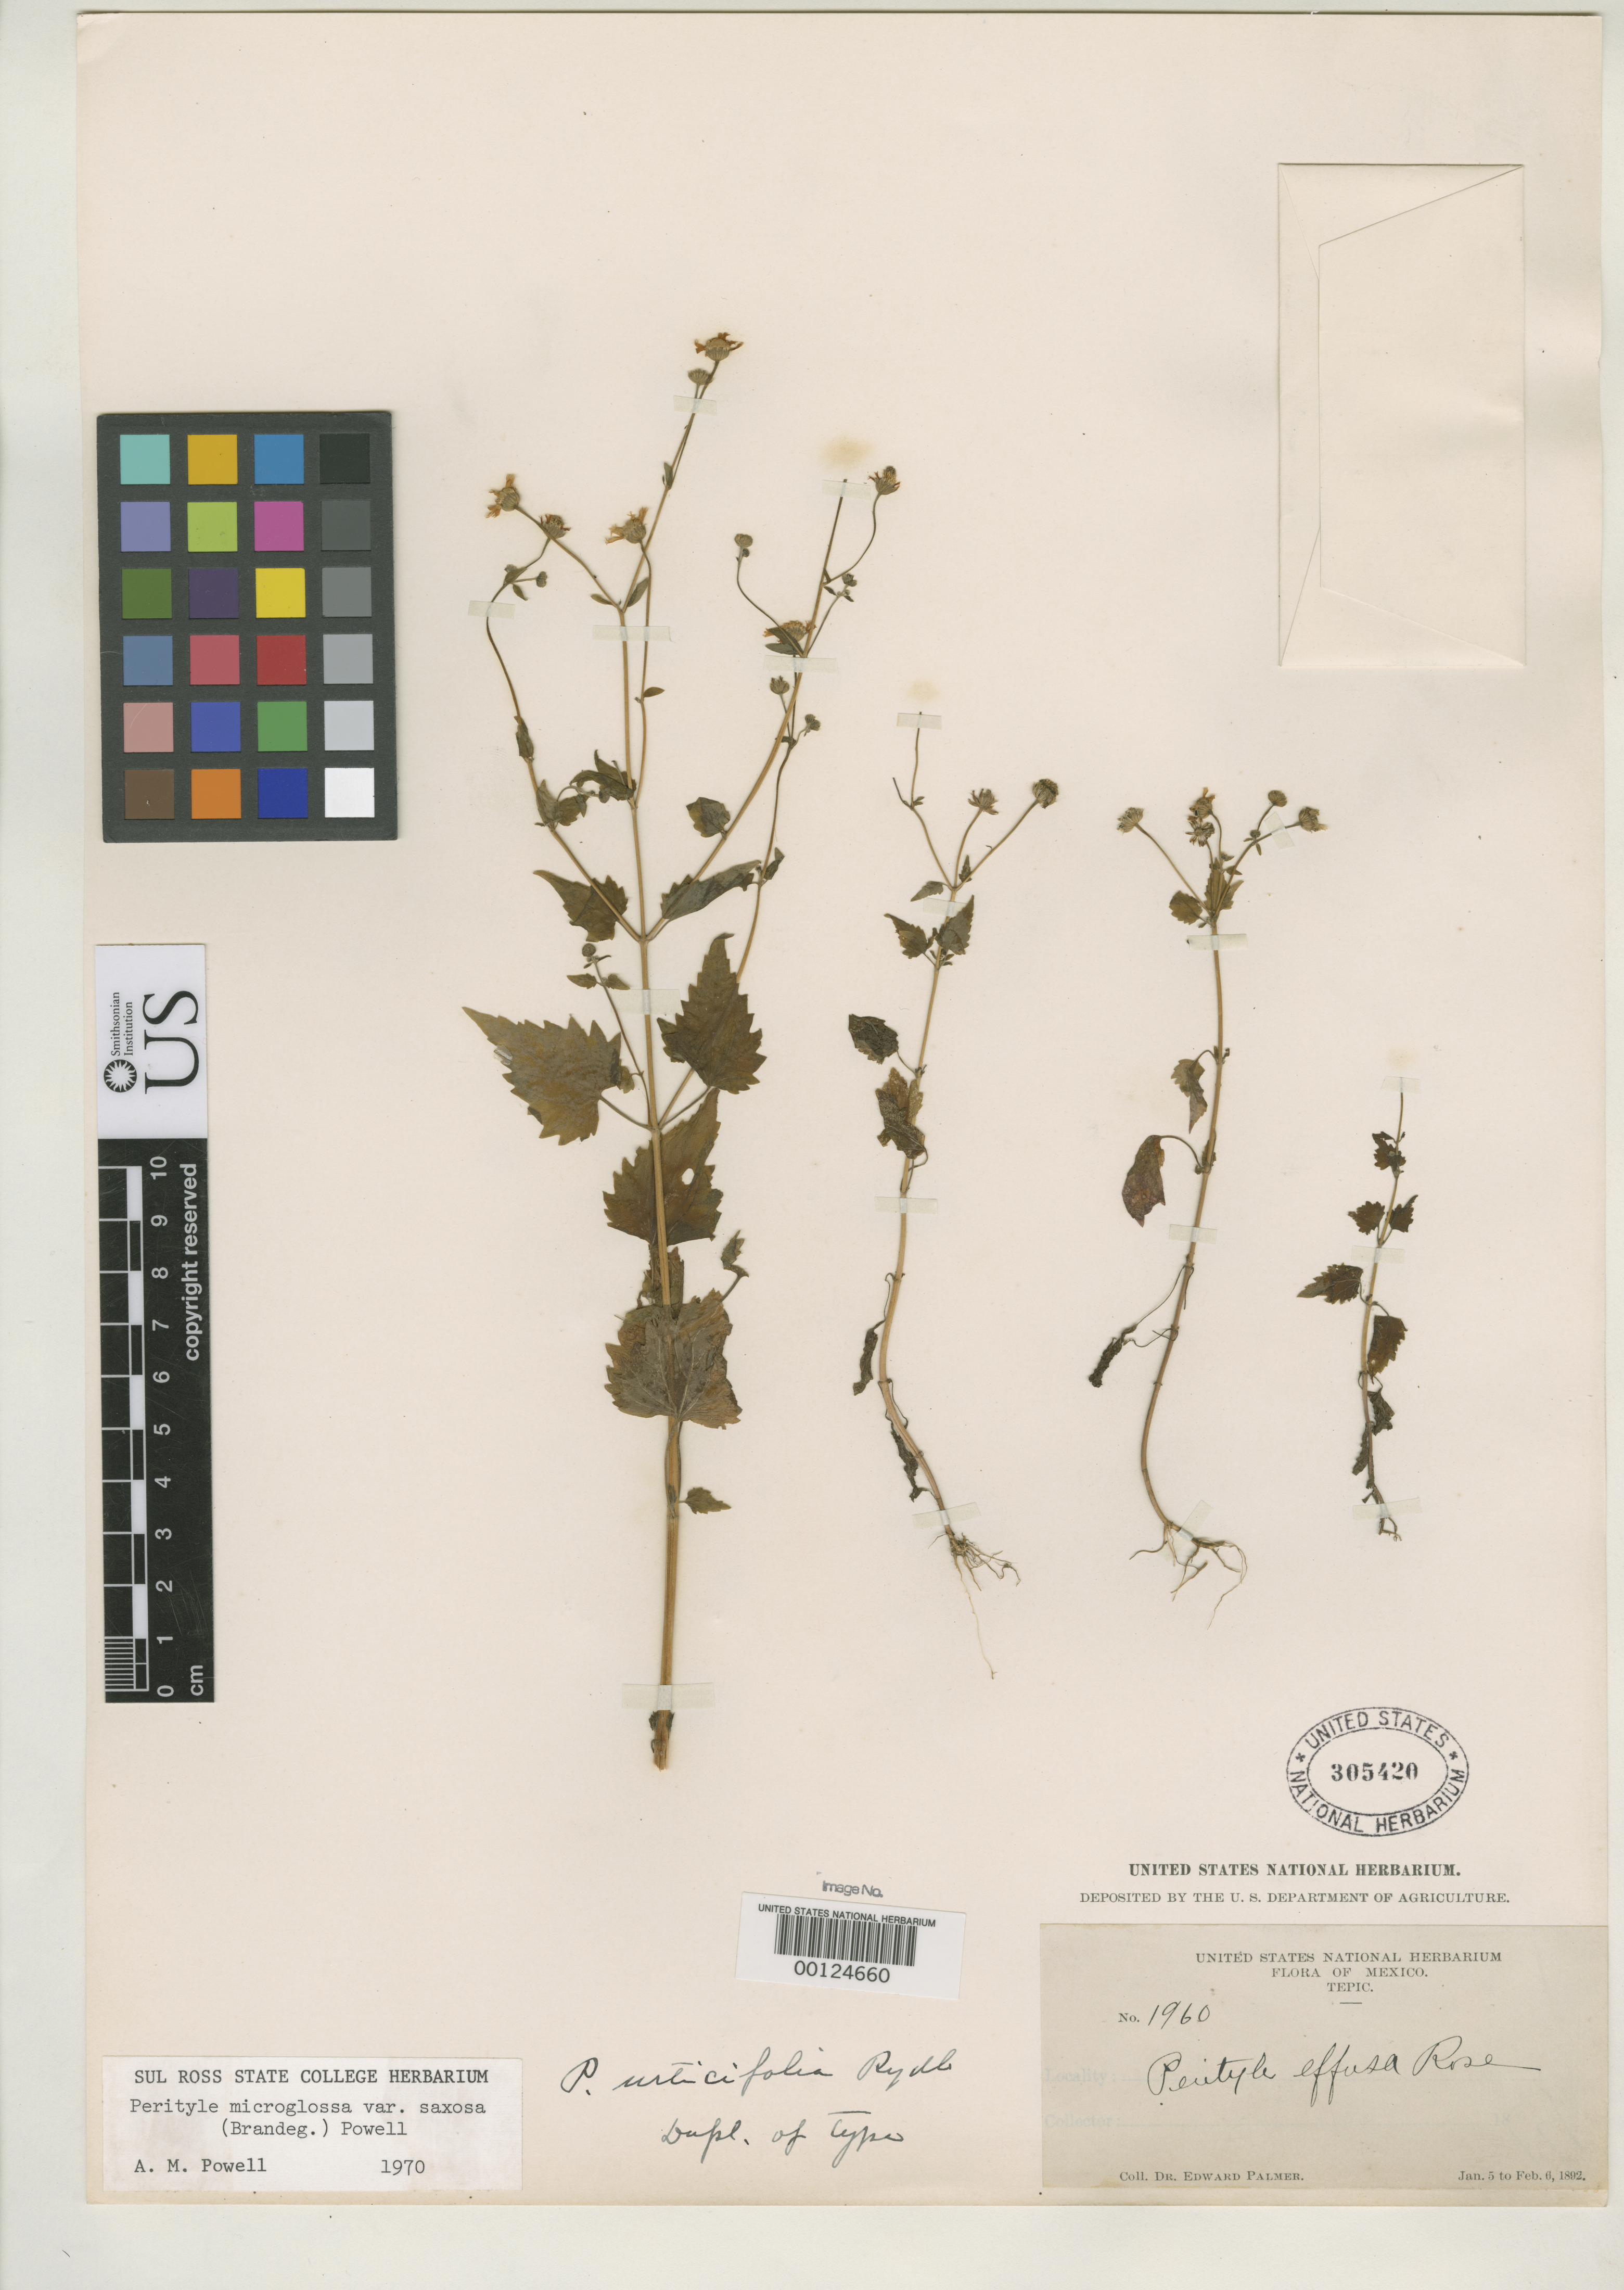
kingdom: Plantae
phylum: Tracheophyta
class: Magnoliopsida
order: Asterales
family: Asteraceae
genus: Perityle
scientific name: Perityle urticifolia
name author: Rydb.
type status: Isotype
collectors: E. Palmer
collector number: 1960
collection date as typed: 05 Jan 1892 to 06 Feb 1892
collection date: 1892-01-05/1892-02-06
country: Mexico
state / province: Nayarit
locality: Tepic.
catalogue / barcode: US 305420